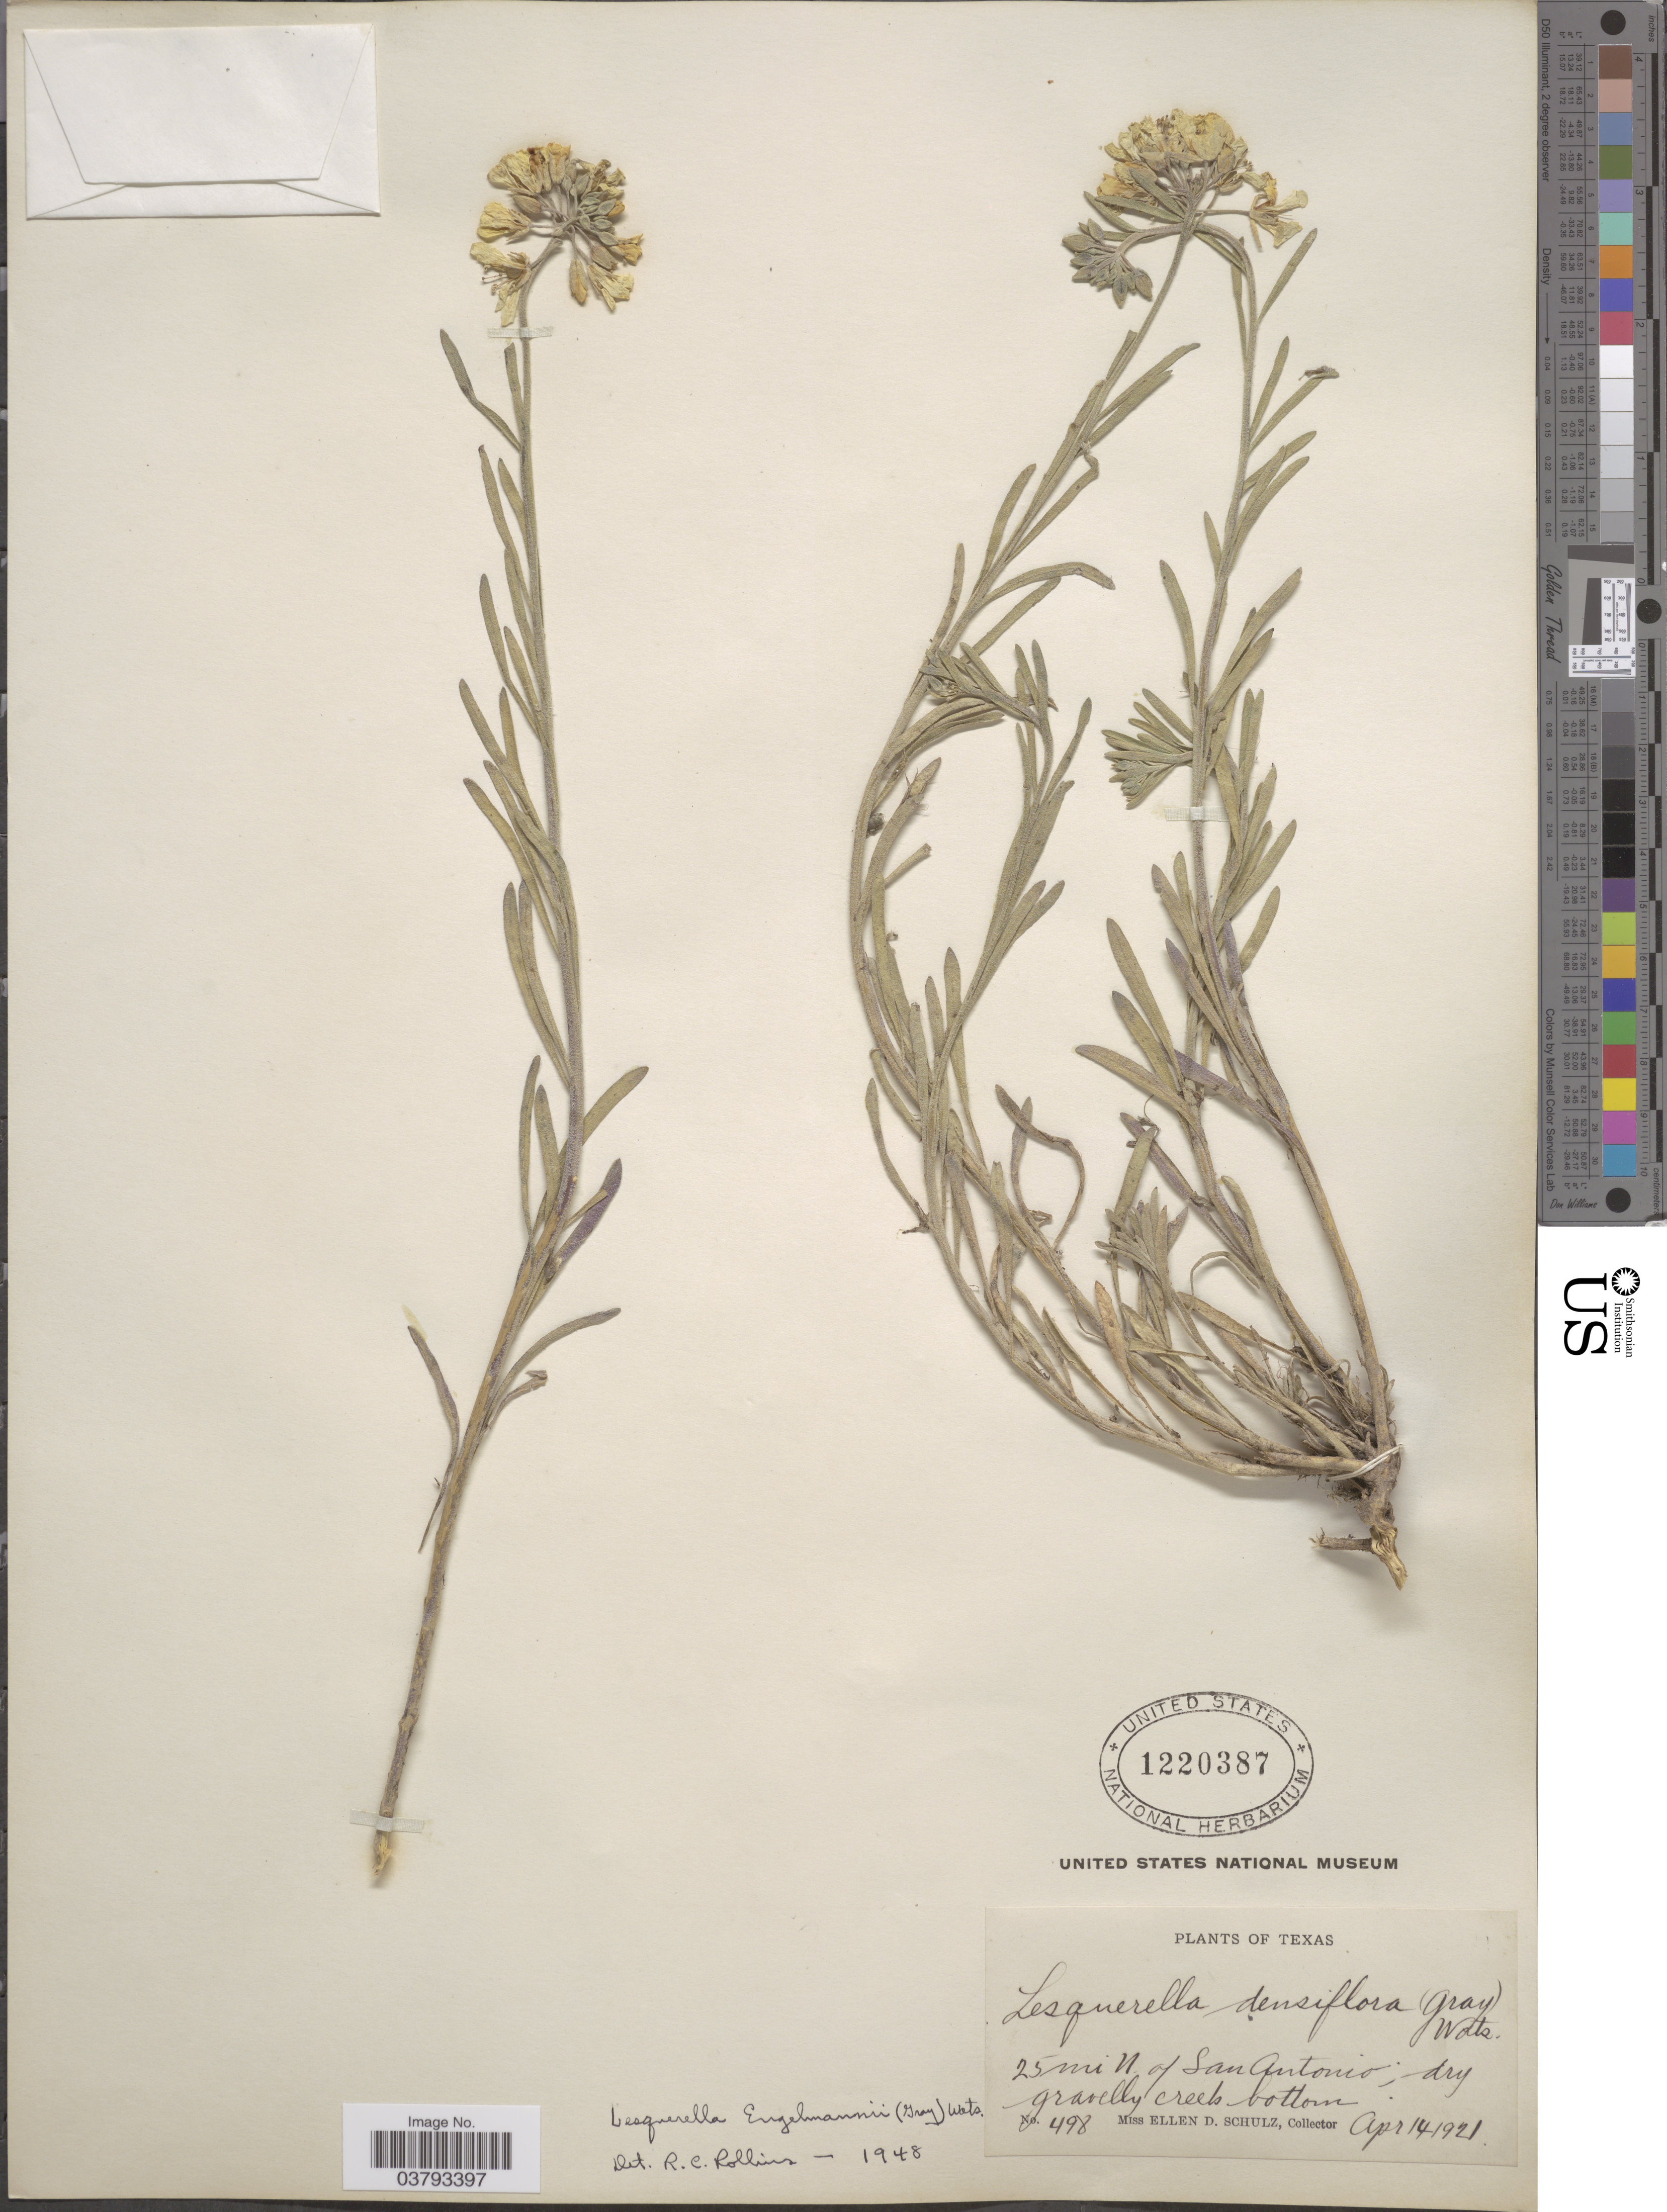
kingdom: Plantae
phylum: Tracheophyta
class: Magnoliopsida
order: Brassicales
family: Brassicaceae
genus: Lesquerella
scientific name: Lesquerella engelmannii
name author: (A. Gray) S. Watson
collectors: E. D. Schulz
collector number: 498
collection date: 1921-04-14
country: United States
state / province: Texas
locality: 25 mi N of San Antonio.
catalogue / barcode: US 1220387